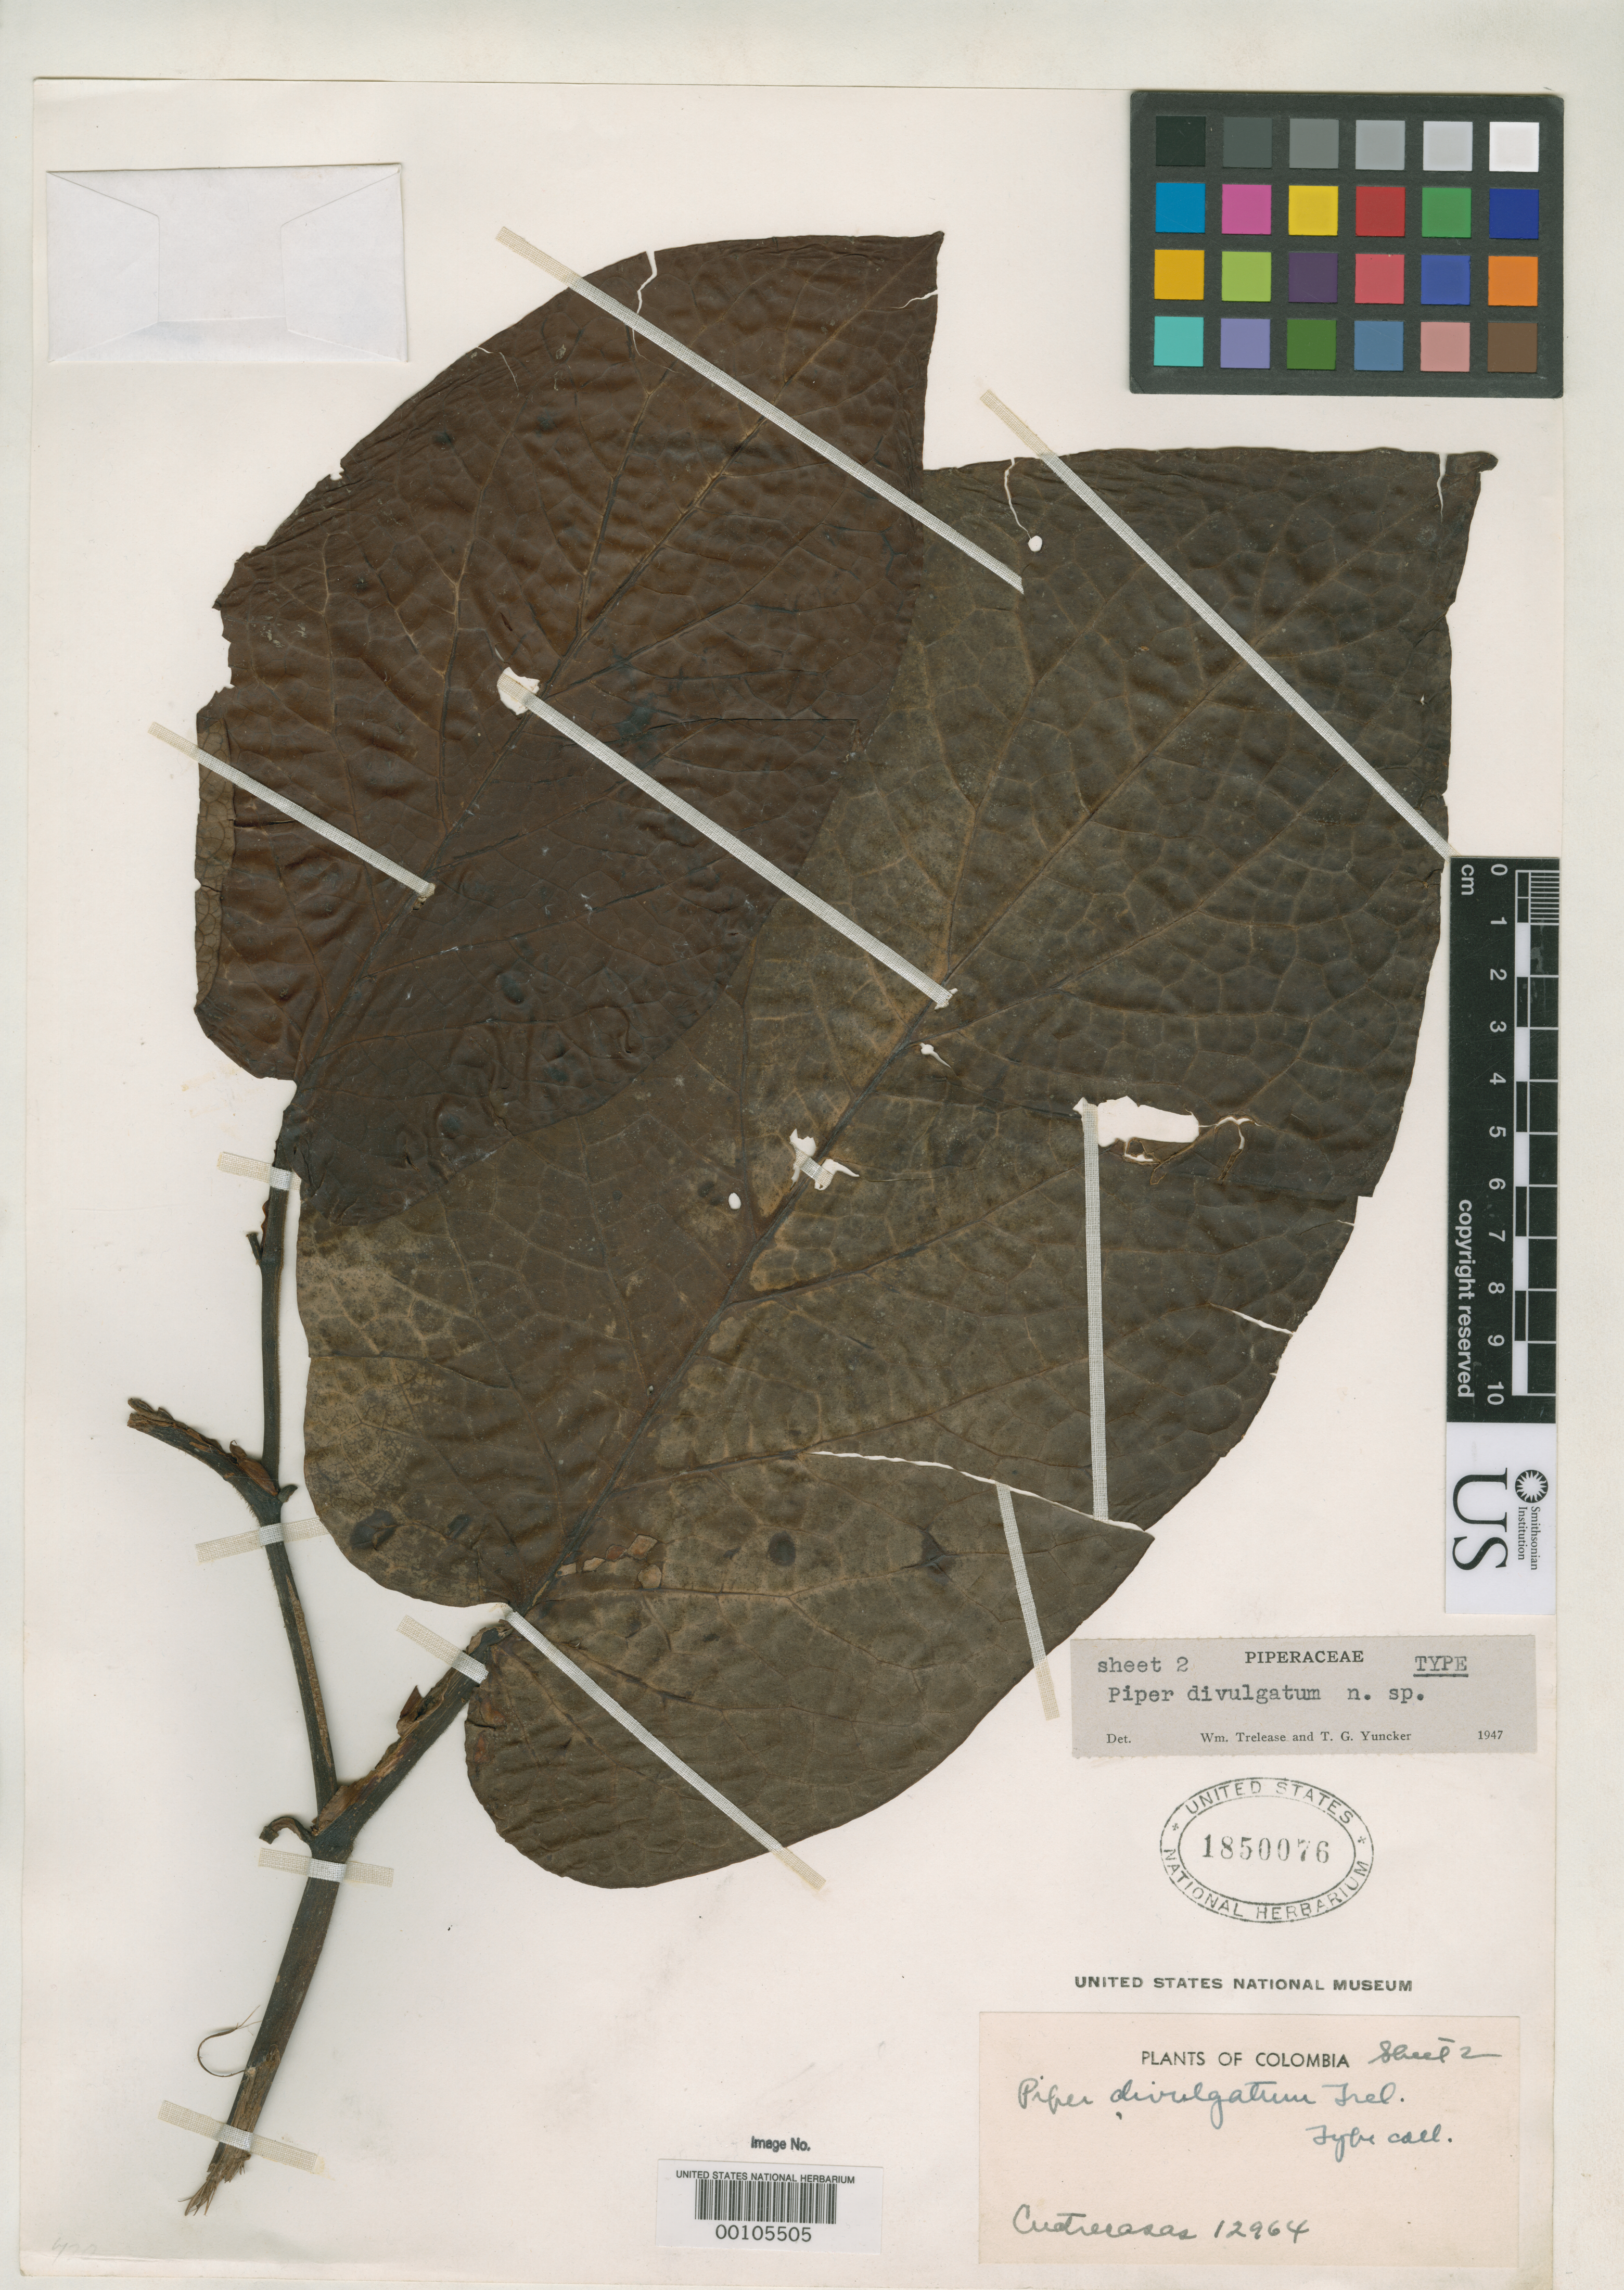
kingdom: Plantae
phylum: Tracheophyta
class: Magnoliopsida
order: Piperales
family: Piperaceae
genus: Piper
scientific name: Piper divulgatum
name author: Trel. & Yunck.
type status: Holotype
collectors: J. Cuatrecasas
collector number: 12964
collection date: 1941-11-10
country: Colombia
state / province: Norte de Santander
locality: Cordillera Oriental, Departamento Norte de Santander; región del Sarare: bosques entre Río Negro (afluente del Margua) y Quebrada de La China en Santa Librada (hoya del río Cubugón).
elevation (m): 1000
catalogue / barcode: US 1850076